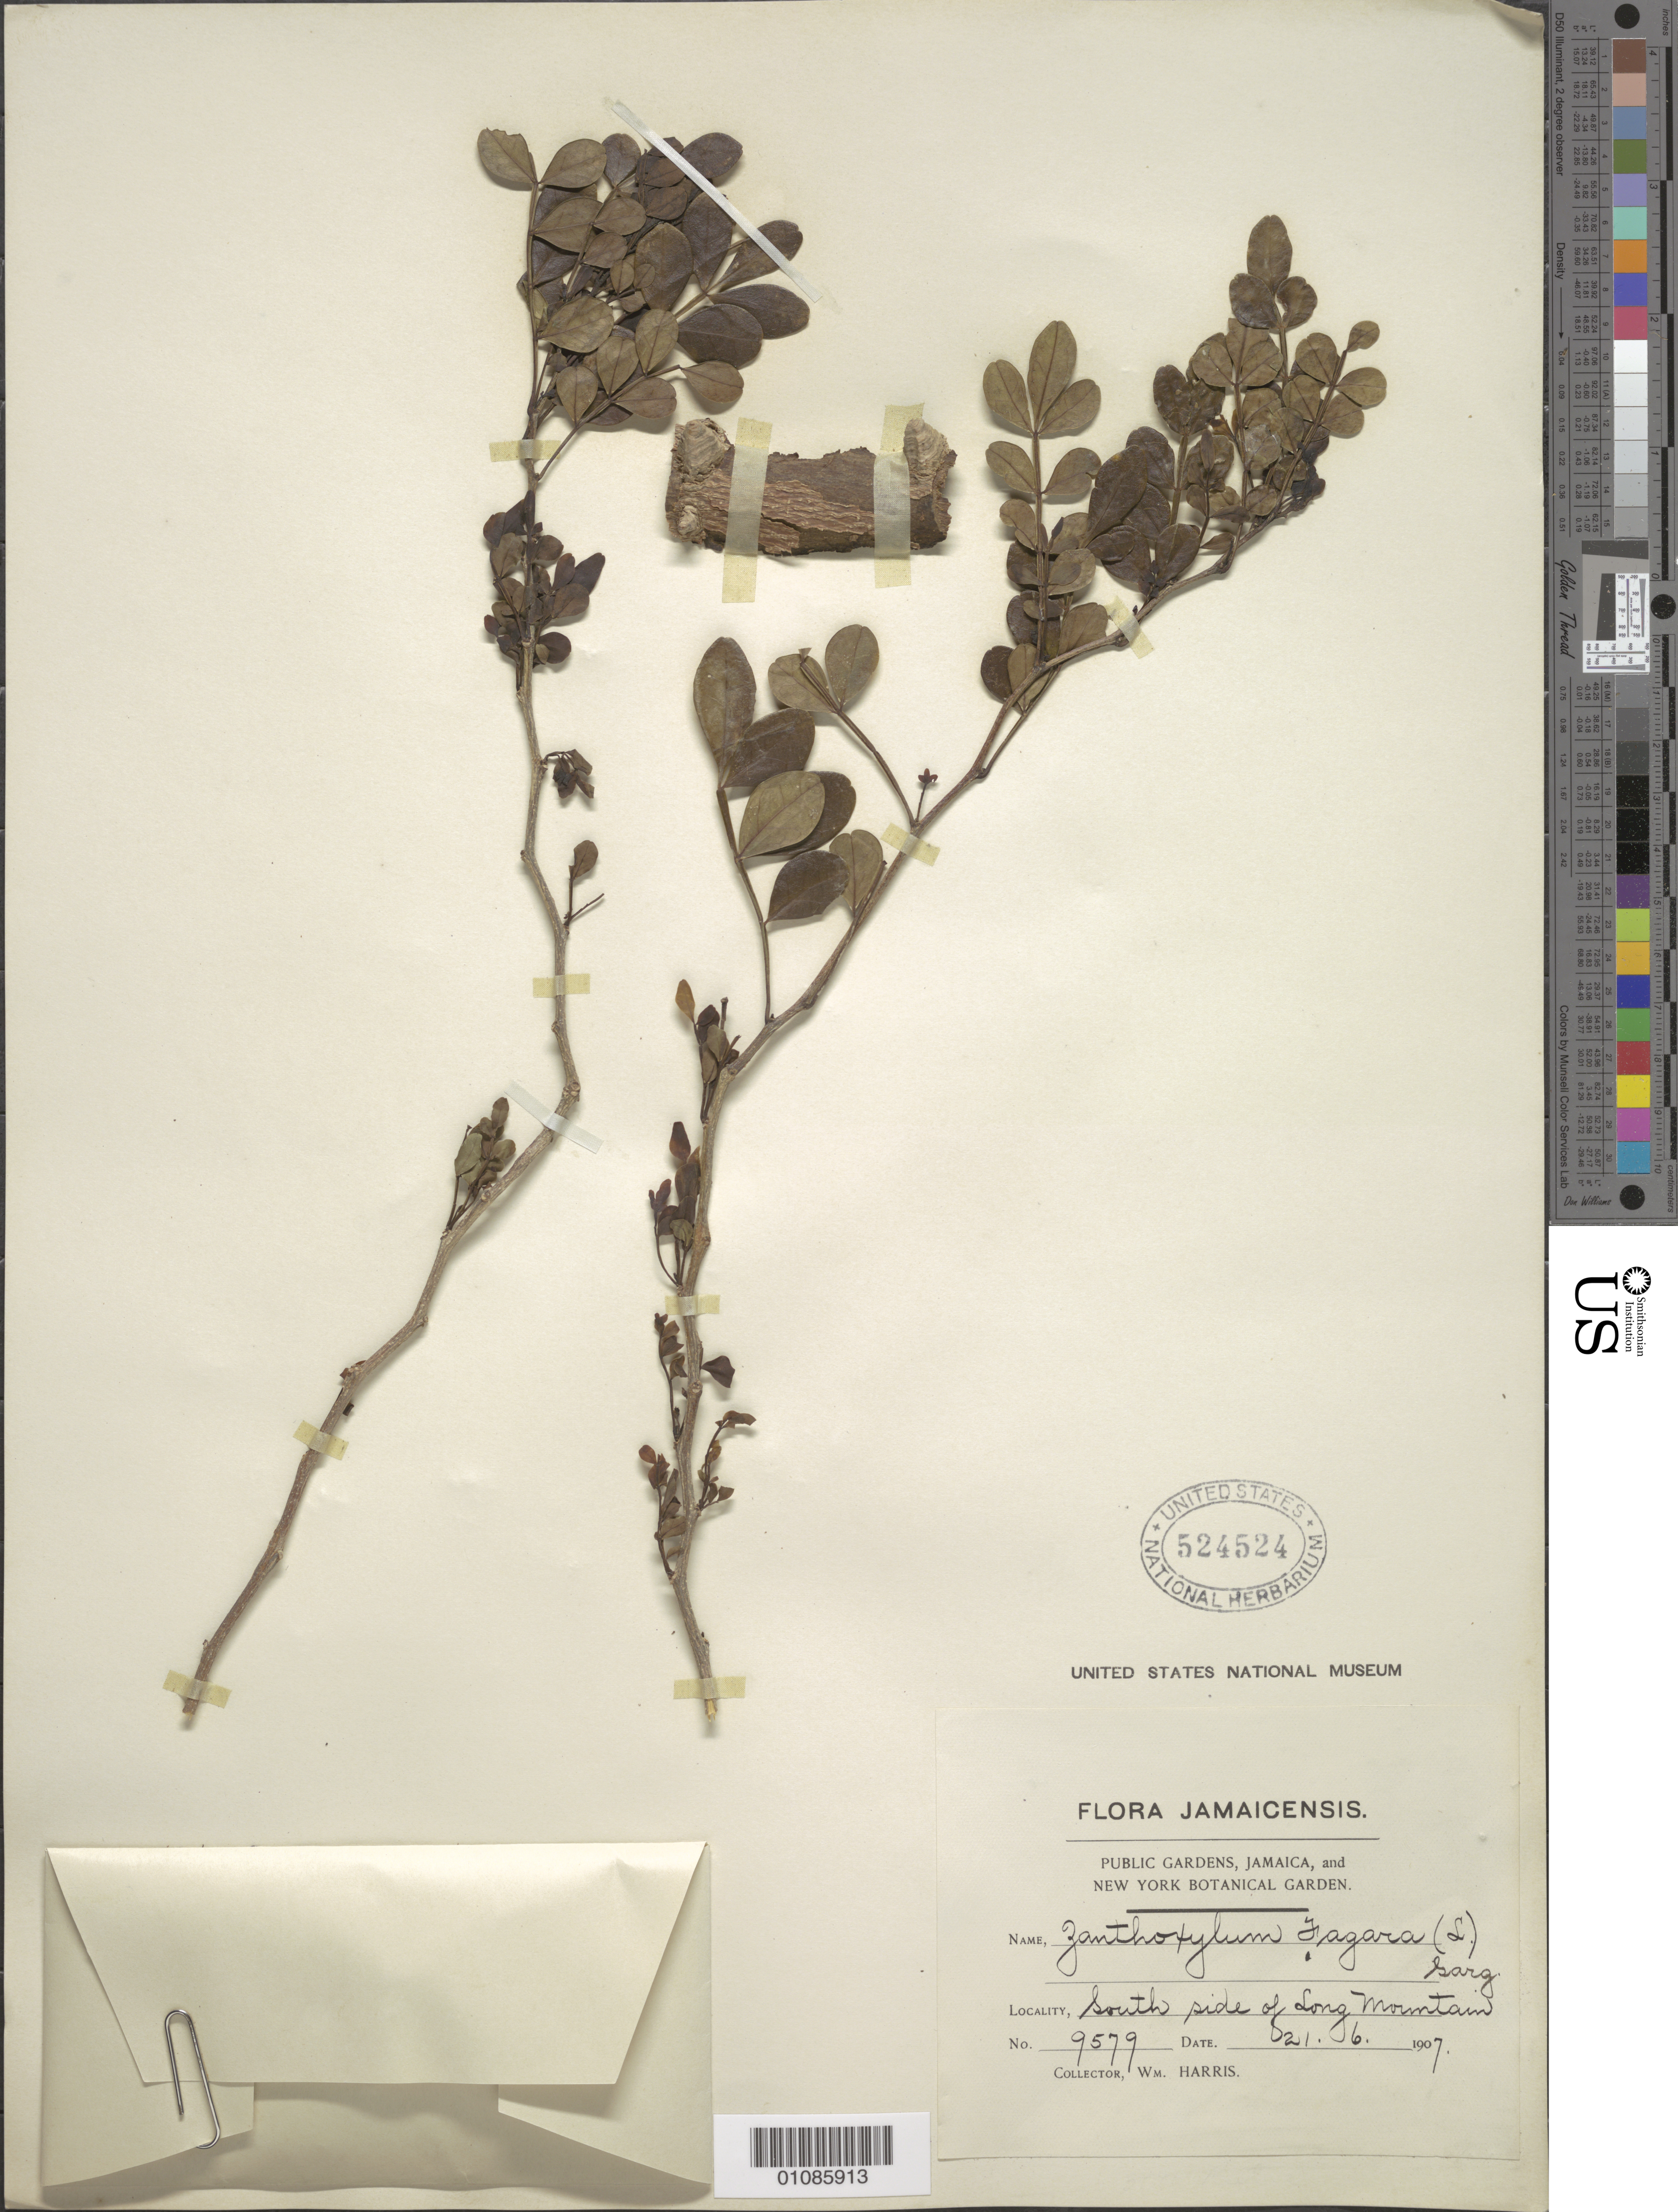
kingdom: Plantae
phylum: Tracheophyta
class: Magnoliopsida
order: Sapindales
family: Rutaceae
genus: Zanthoxylum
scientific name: Zanthoxylum fagara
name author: (L.) Sarg.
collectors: W. Harris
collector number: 9579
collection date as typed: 21 Jun 1907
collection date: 1907-06-21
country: Jamaica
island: Jamaica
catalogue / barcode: US 524524